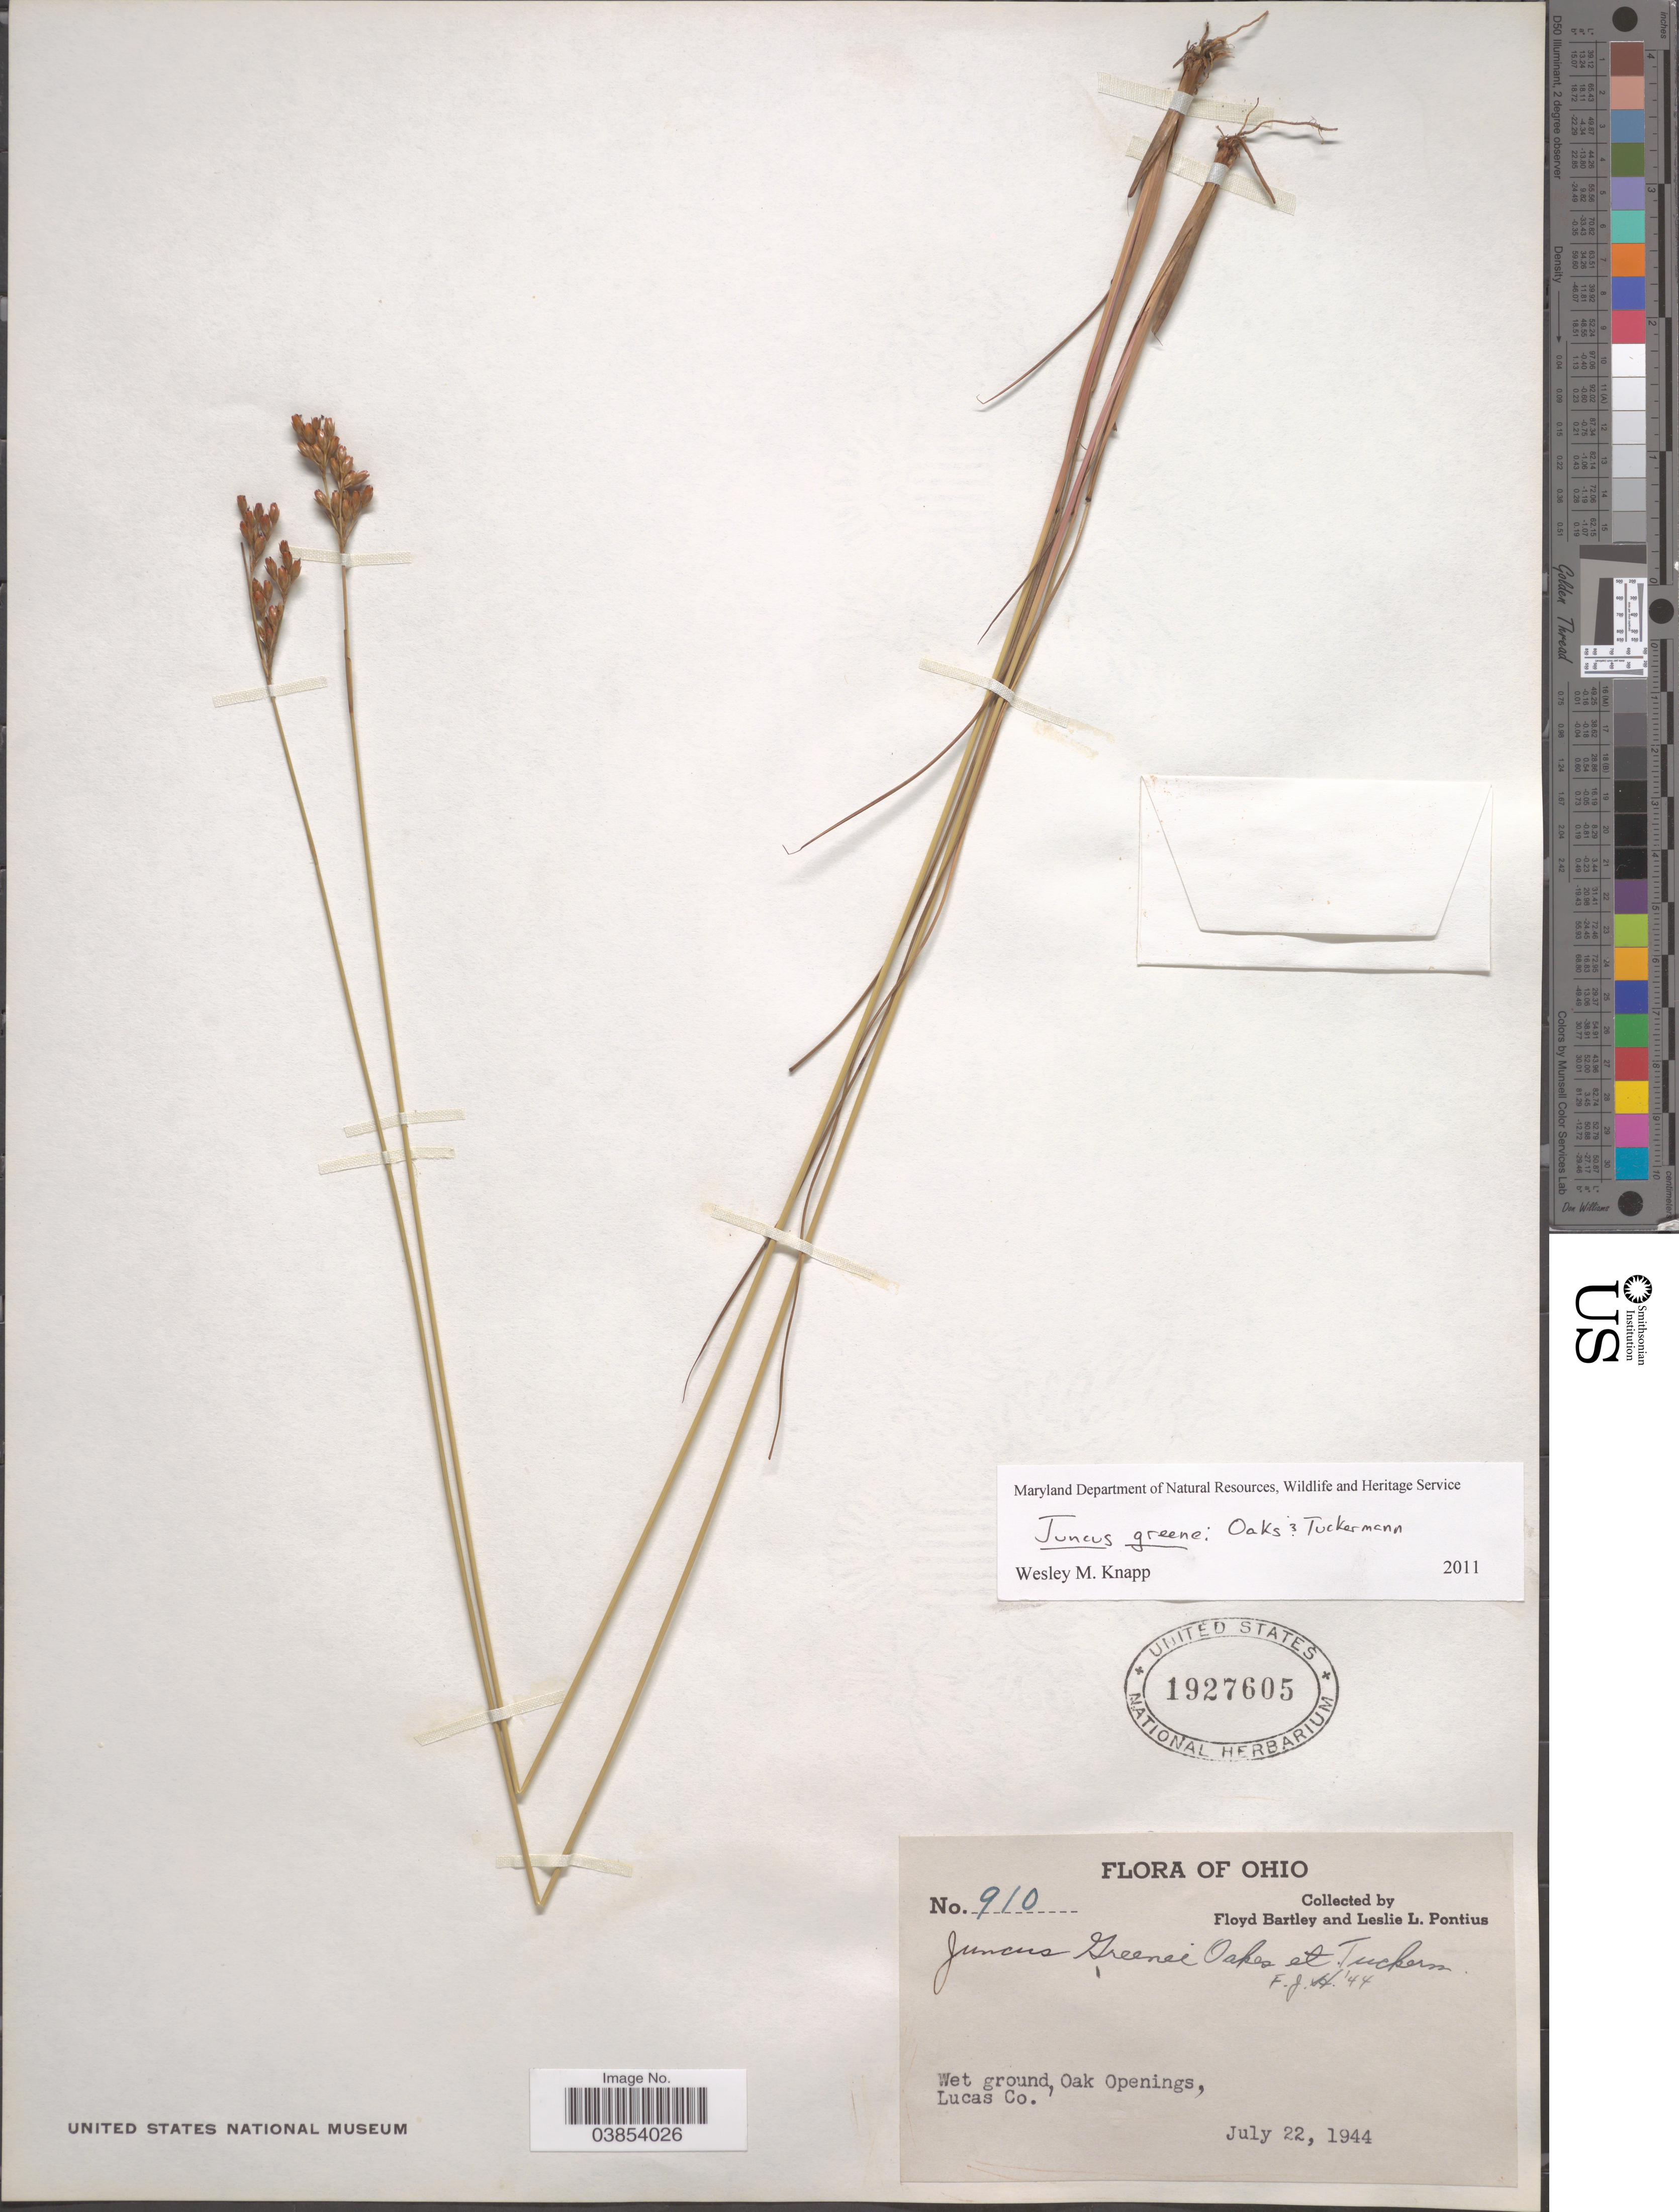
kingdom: Plantae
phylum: Tracheophyta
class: Liliopsida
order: Poales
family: Juncaceae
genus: Juncus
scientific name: Juncus greenei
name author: Oakes & Tuck.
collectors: F. Bartley & L. Pontius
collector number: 910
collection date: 1944-07-22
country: United States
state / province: Ohio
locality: Oak Openings, Lucas Co.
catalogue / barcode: US 1927605